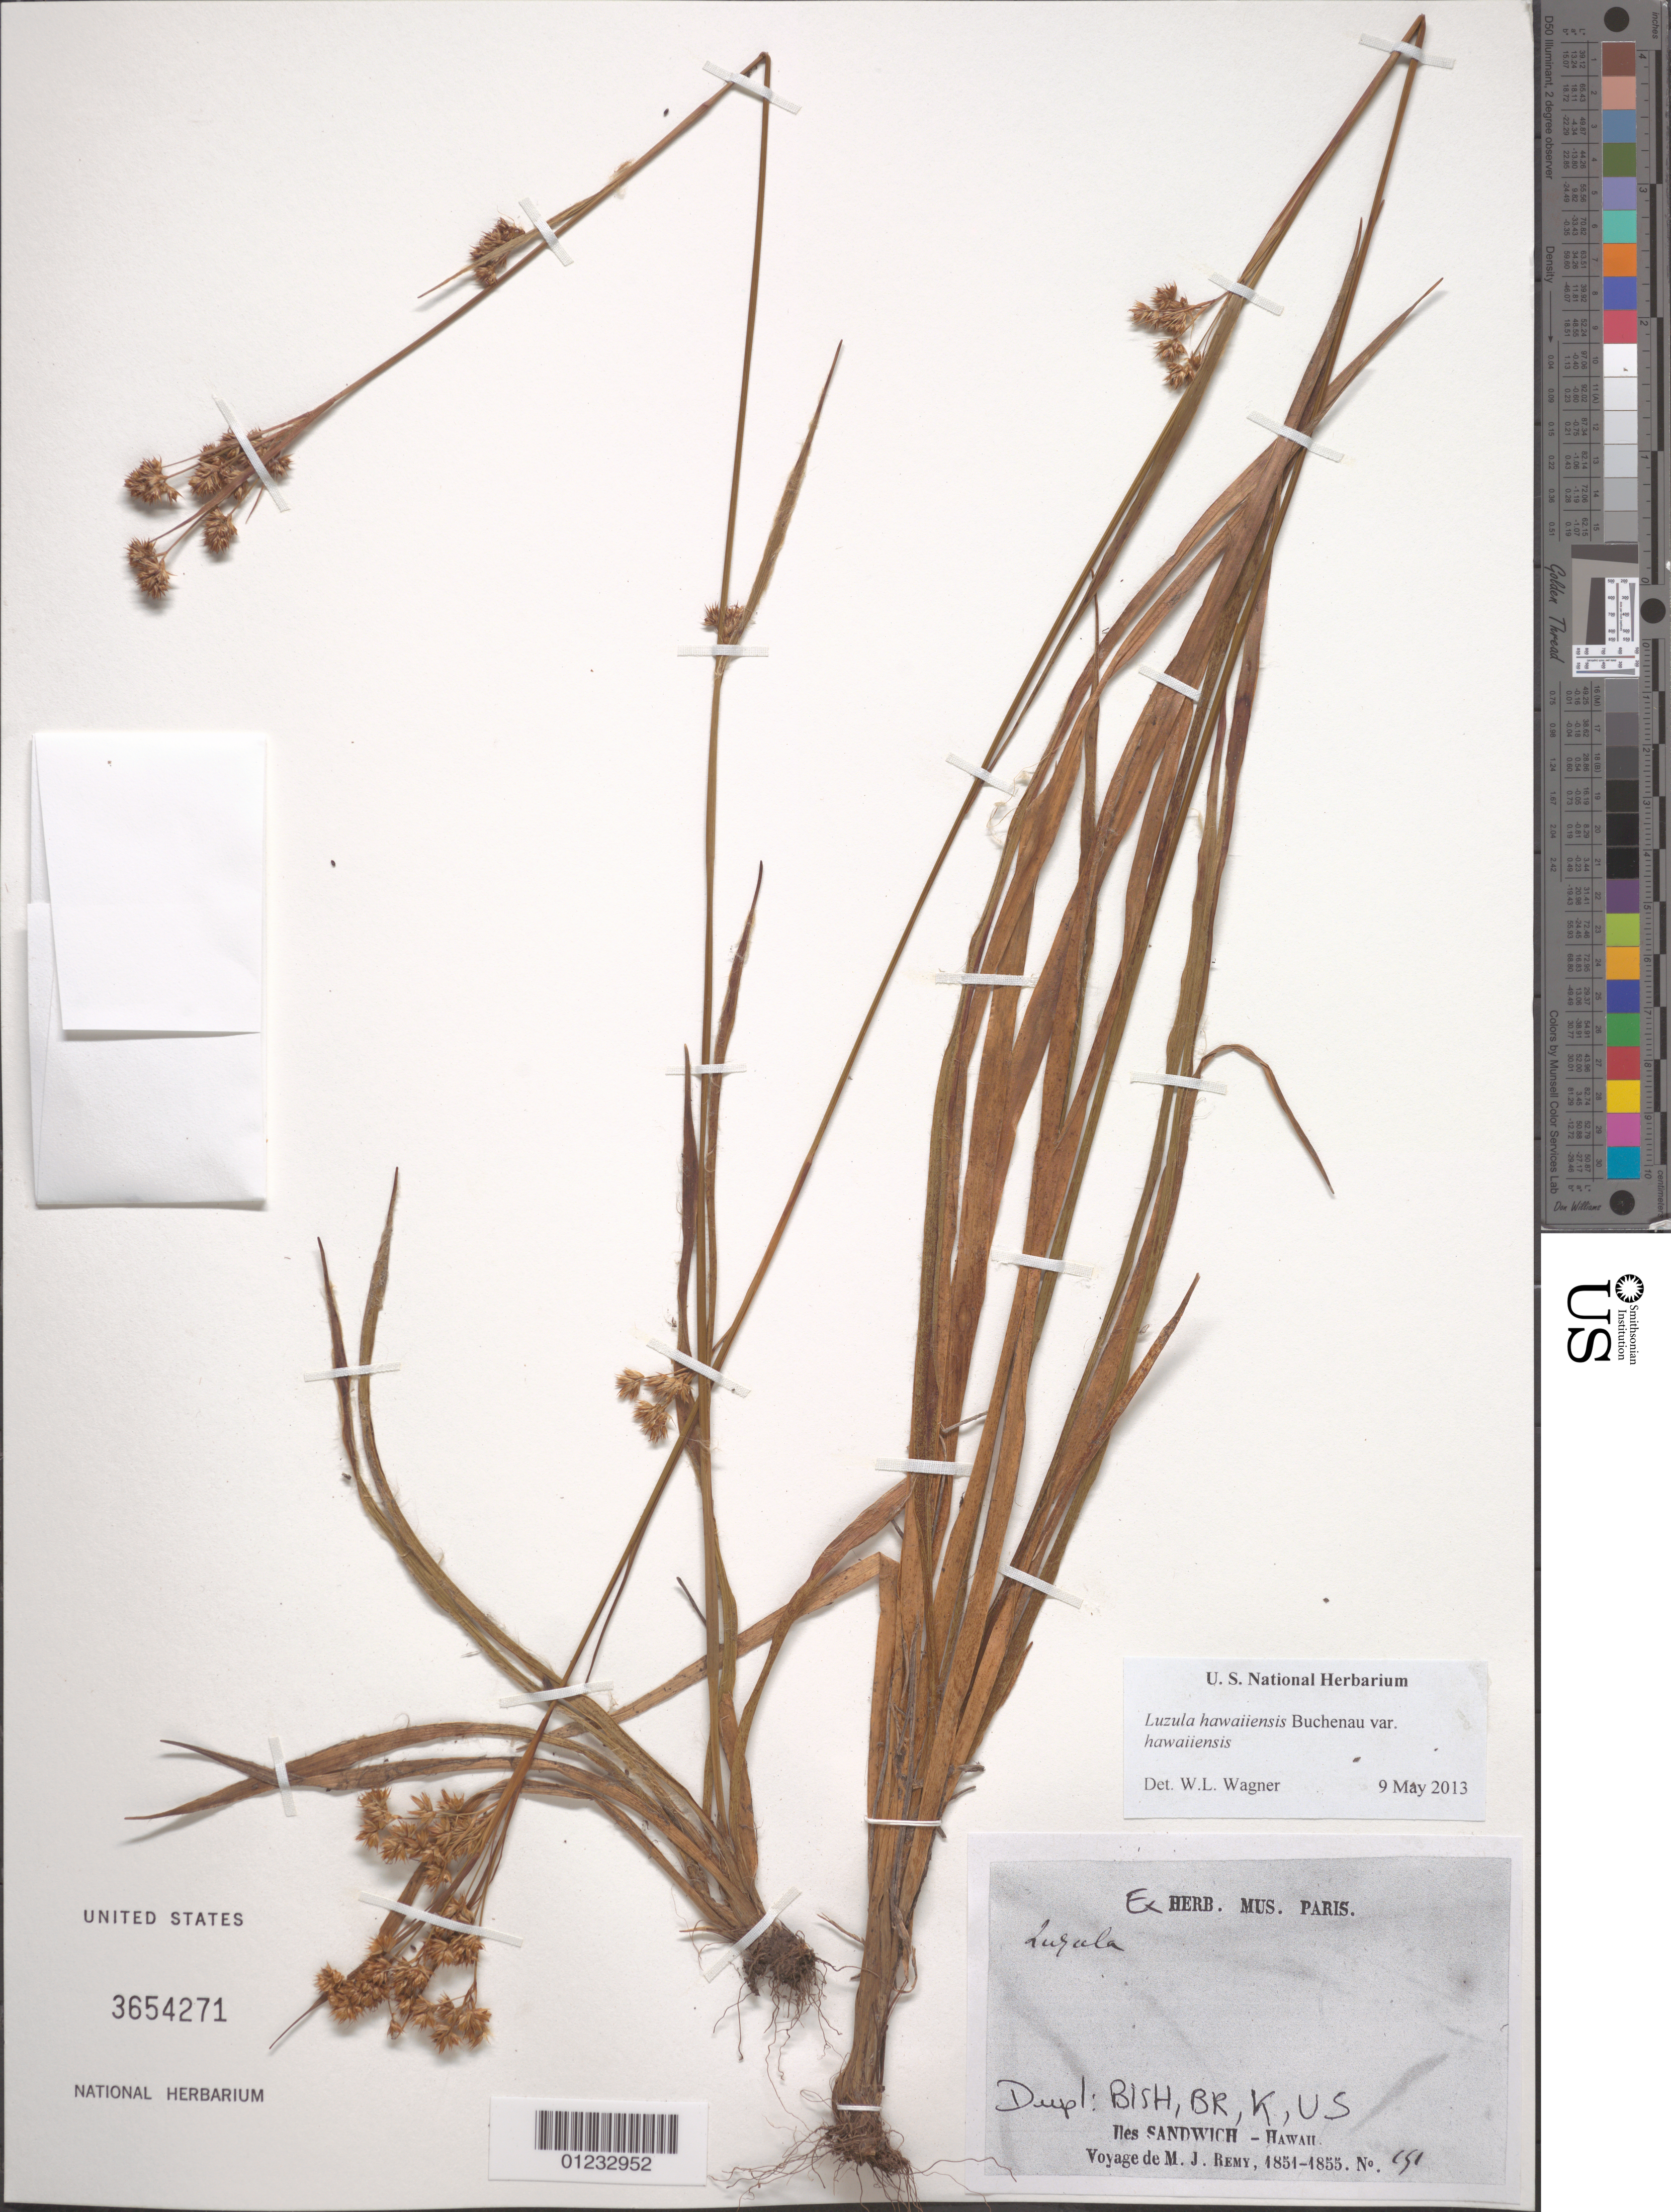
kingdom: Plantae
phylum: Tracheophyta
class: Liliopsida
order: Poales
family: Juncaceae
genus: Luzula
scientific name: Luzula hawaiiensis var. hawaiiensis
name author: Buchenau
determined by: Wagner, W. L., (BOT), Smithsonian Institution - National Museum of Natural History (UNITED STATES)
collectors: M. J. Remy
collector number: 191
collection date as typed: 1851 to --- 1855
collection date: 1851/1855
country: United States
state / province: Hawaii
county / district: Hawaii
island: Hawaii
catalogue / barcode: US 3654271